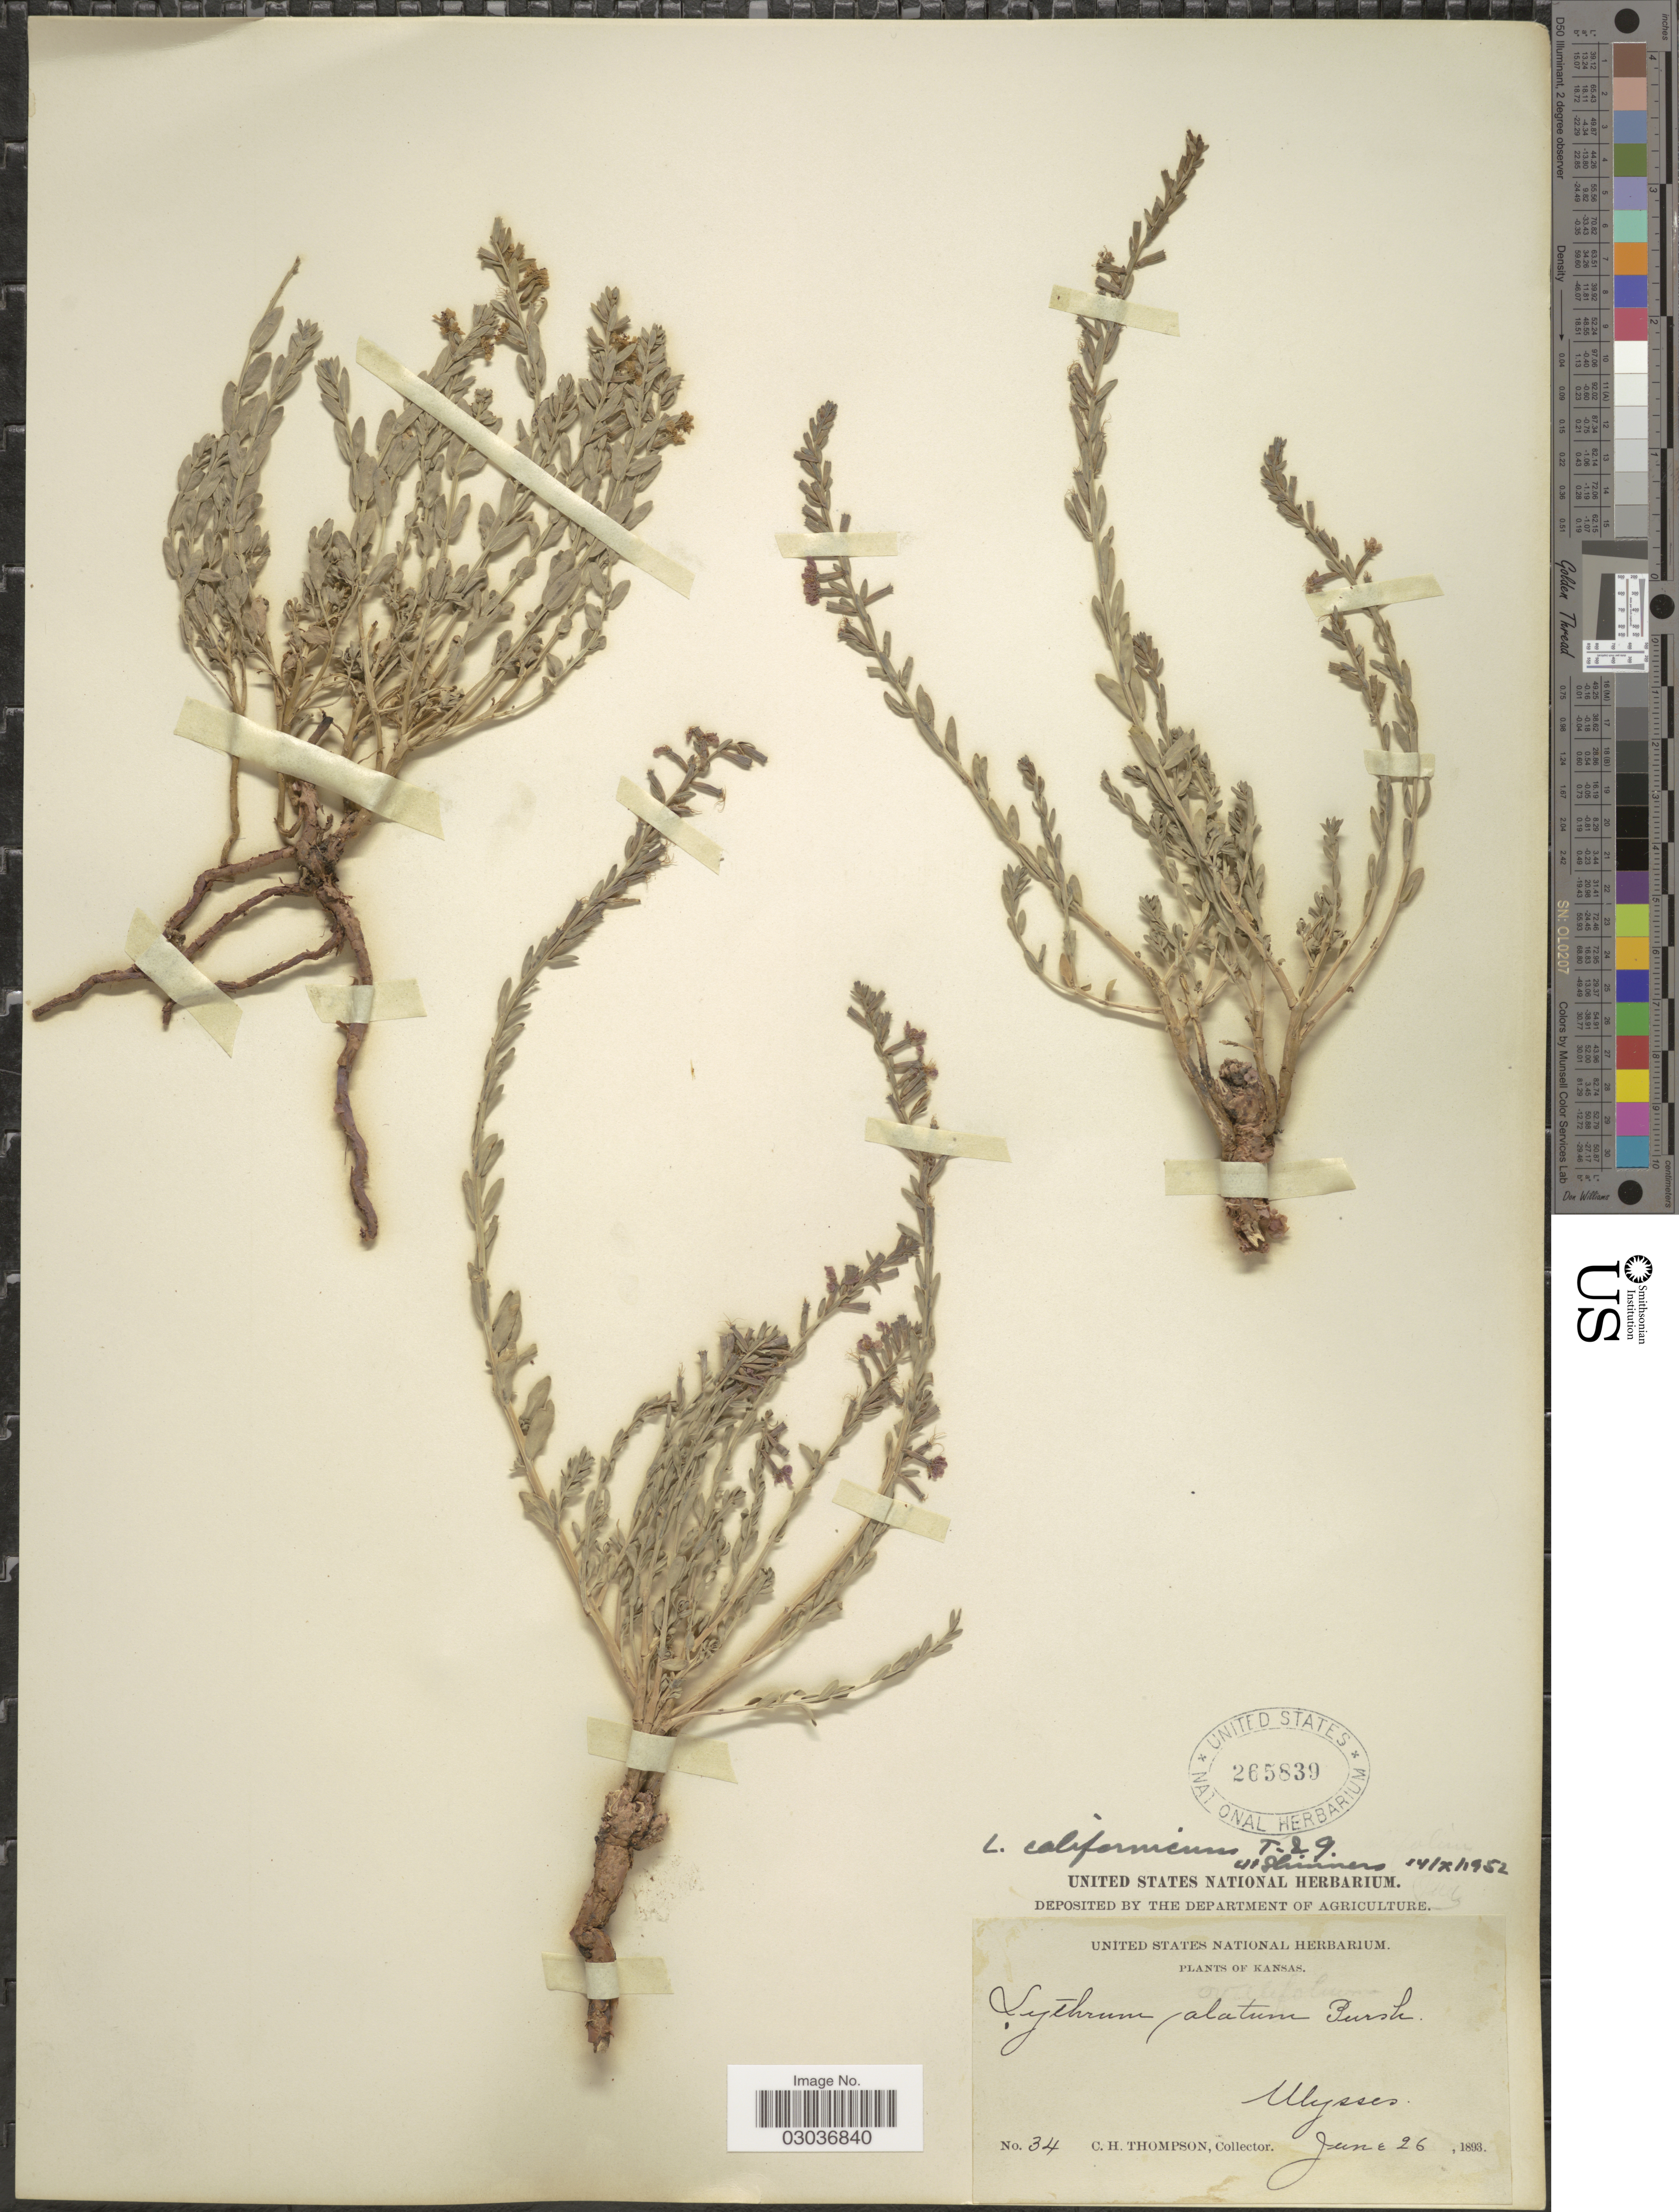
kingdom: Plantae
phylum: Tracheophyta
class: Magnoliopsida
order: Myrtales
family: Lythraceae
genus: Lythrum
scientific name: Lythrum californicum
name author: Torr. & A. Gray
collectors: C. H. Thompson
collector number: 34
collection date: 1893-06-26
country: United States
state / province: Kansas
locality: Ulysses.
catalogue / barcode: US 265839